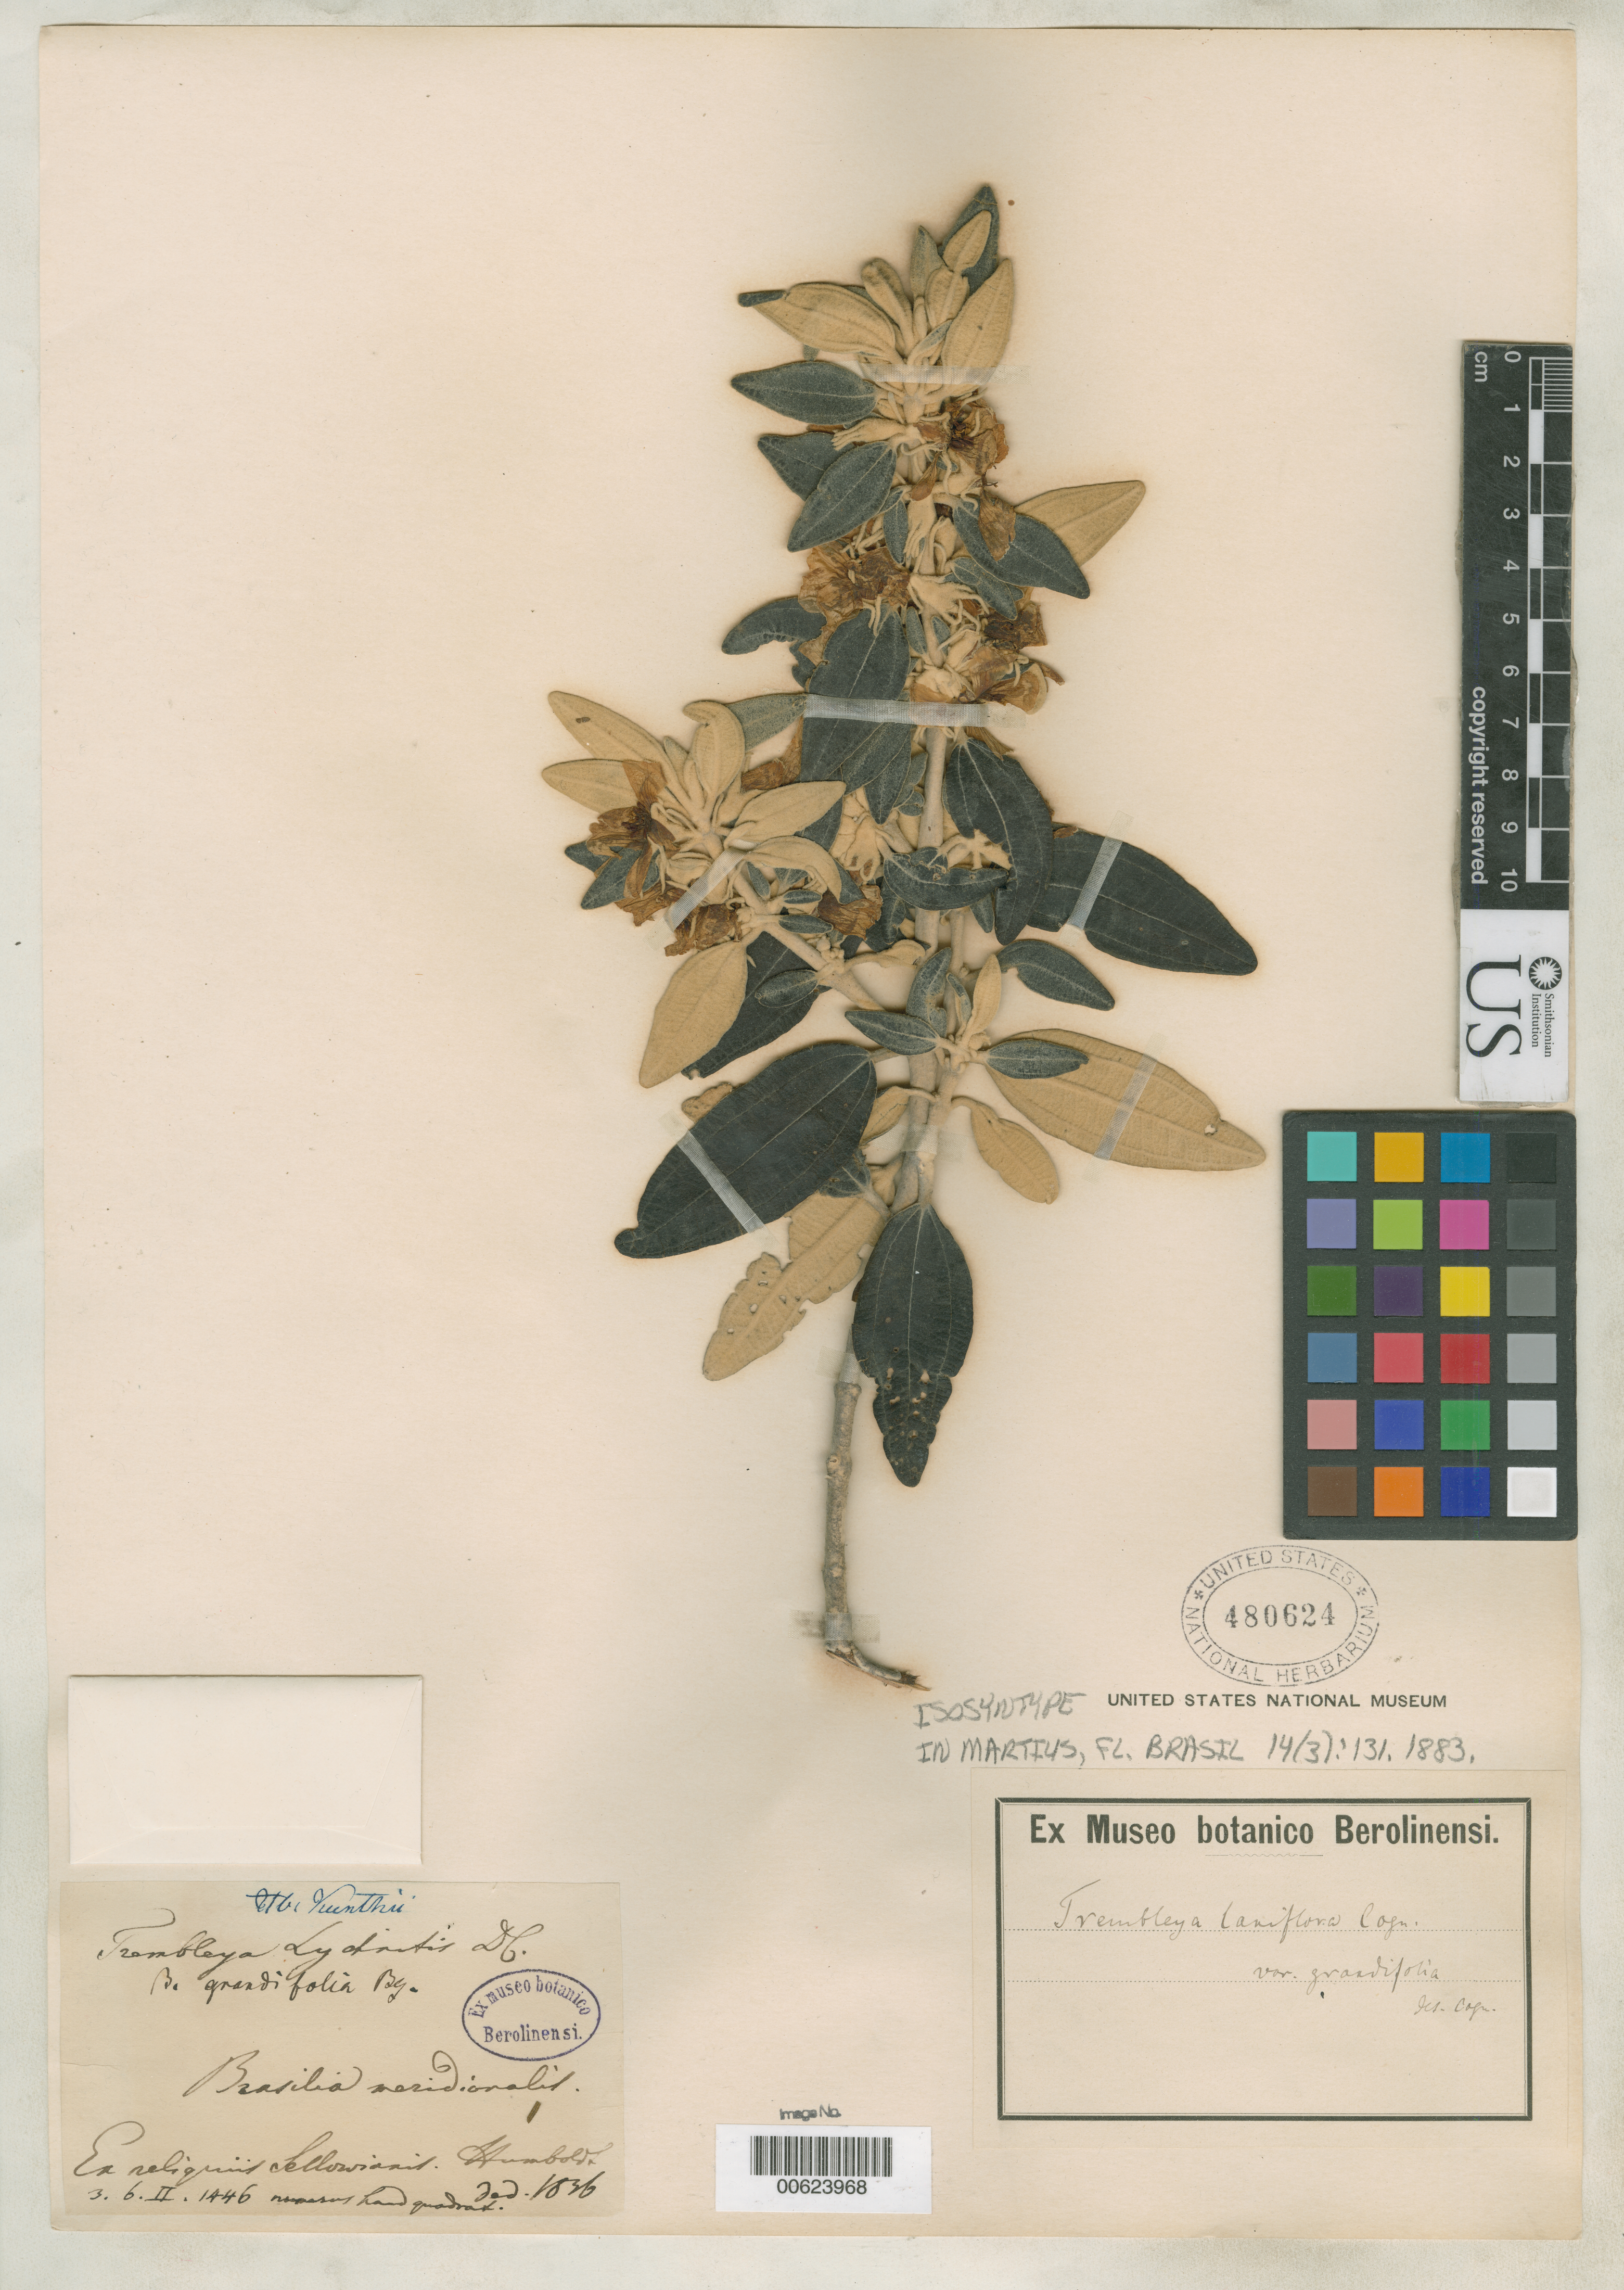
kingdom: Plantae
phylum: Tracheophyta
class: Magnoliopsida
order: Myrtales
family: Melastomataceae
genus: Trembleya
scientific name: Trembleya laniflora var. grandifolia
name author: Cogn. in Mart.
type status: Isosyntype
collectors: F. Sellow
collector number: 1446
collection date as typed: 1836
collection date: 1836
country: Brazil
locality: Brasilia meridionalis.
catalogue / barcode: US 480624